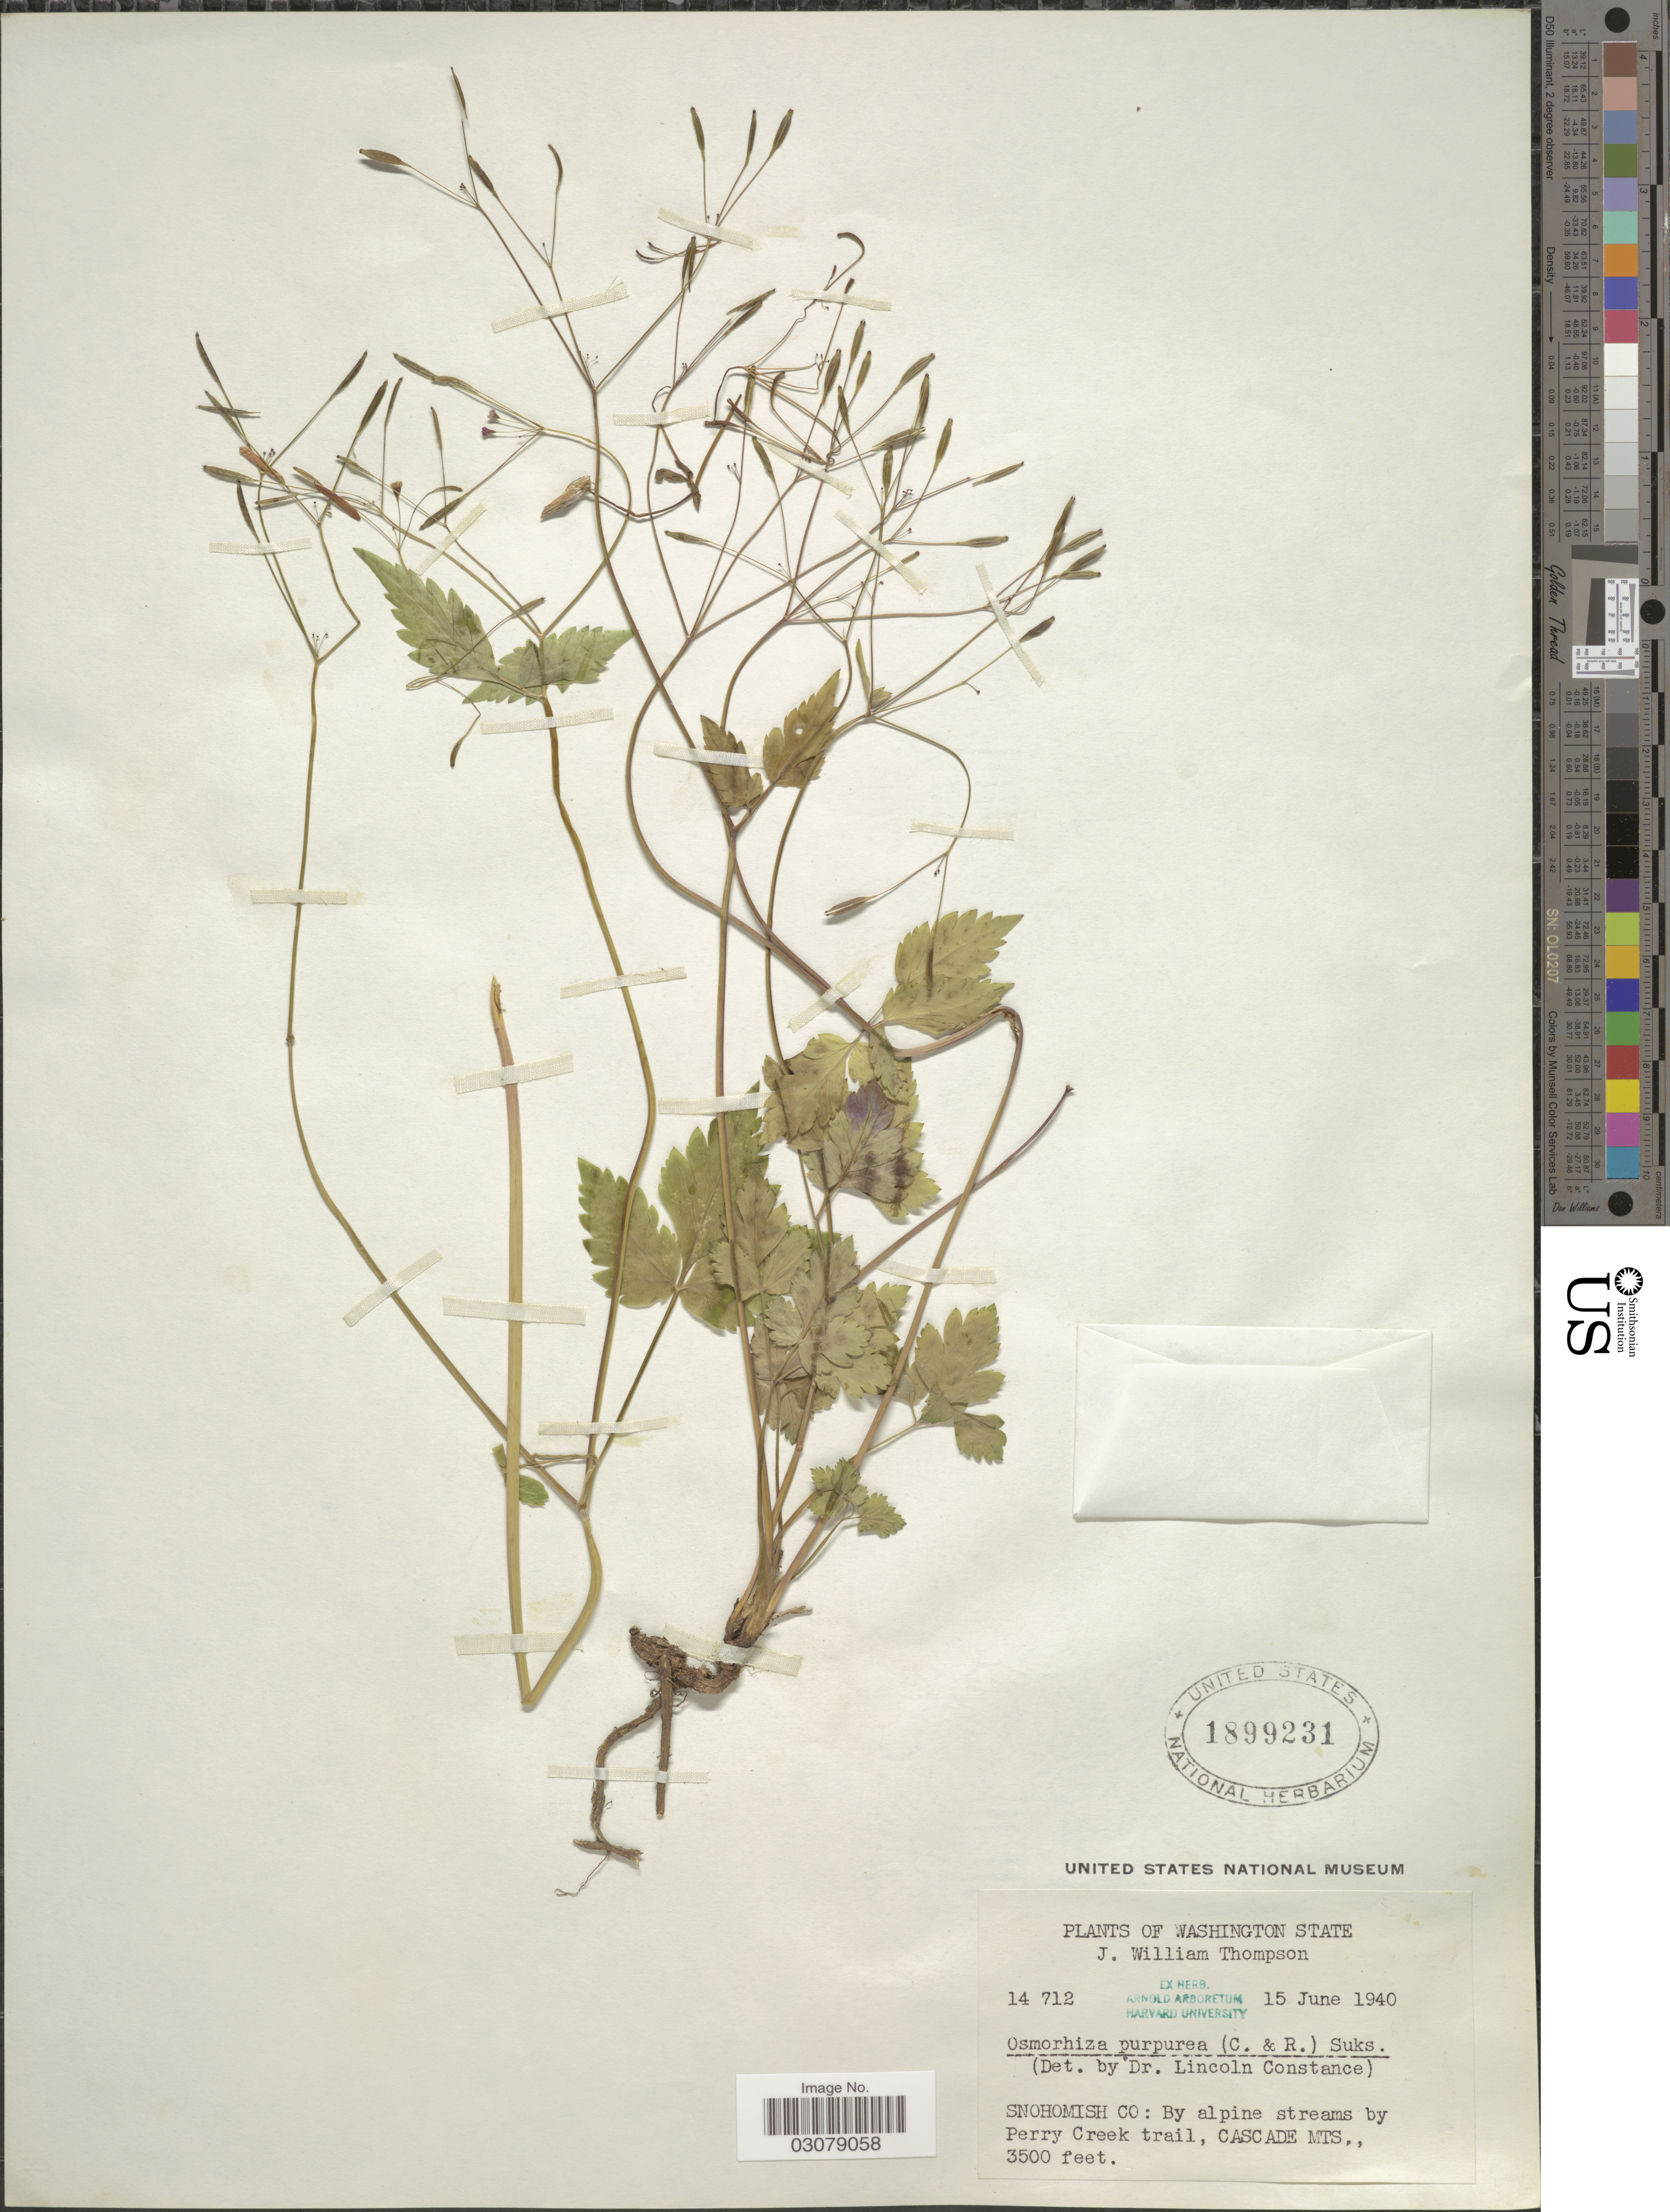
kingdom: Plantae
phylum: Tracheophyta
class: Magnoliopsida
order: Apiales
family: Apiaceae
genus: Osmorhiza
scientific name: Osmorhiza purpurea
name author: (J.M. Coult. & Rose) Suksd.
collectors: J. W. Thompson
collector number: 14712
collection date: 1940-06-15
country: United States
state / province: Washington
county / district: Snohomish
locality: Snohomish Co: By alpine streams by Perry Creek trail, Cascade Mts.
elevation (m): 1067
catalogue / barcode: US 1899231